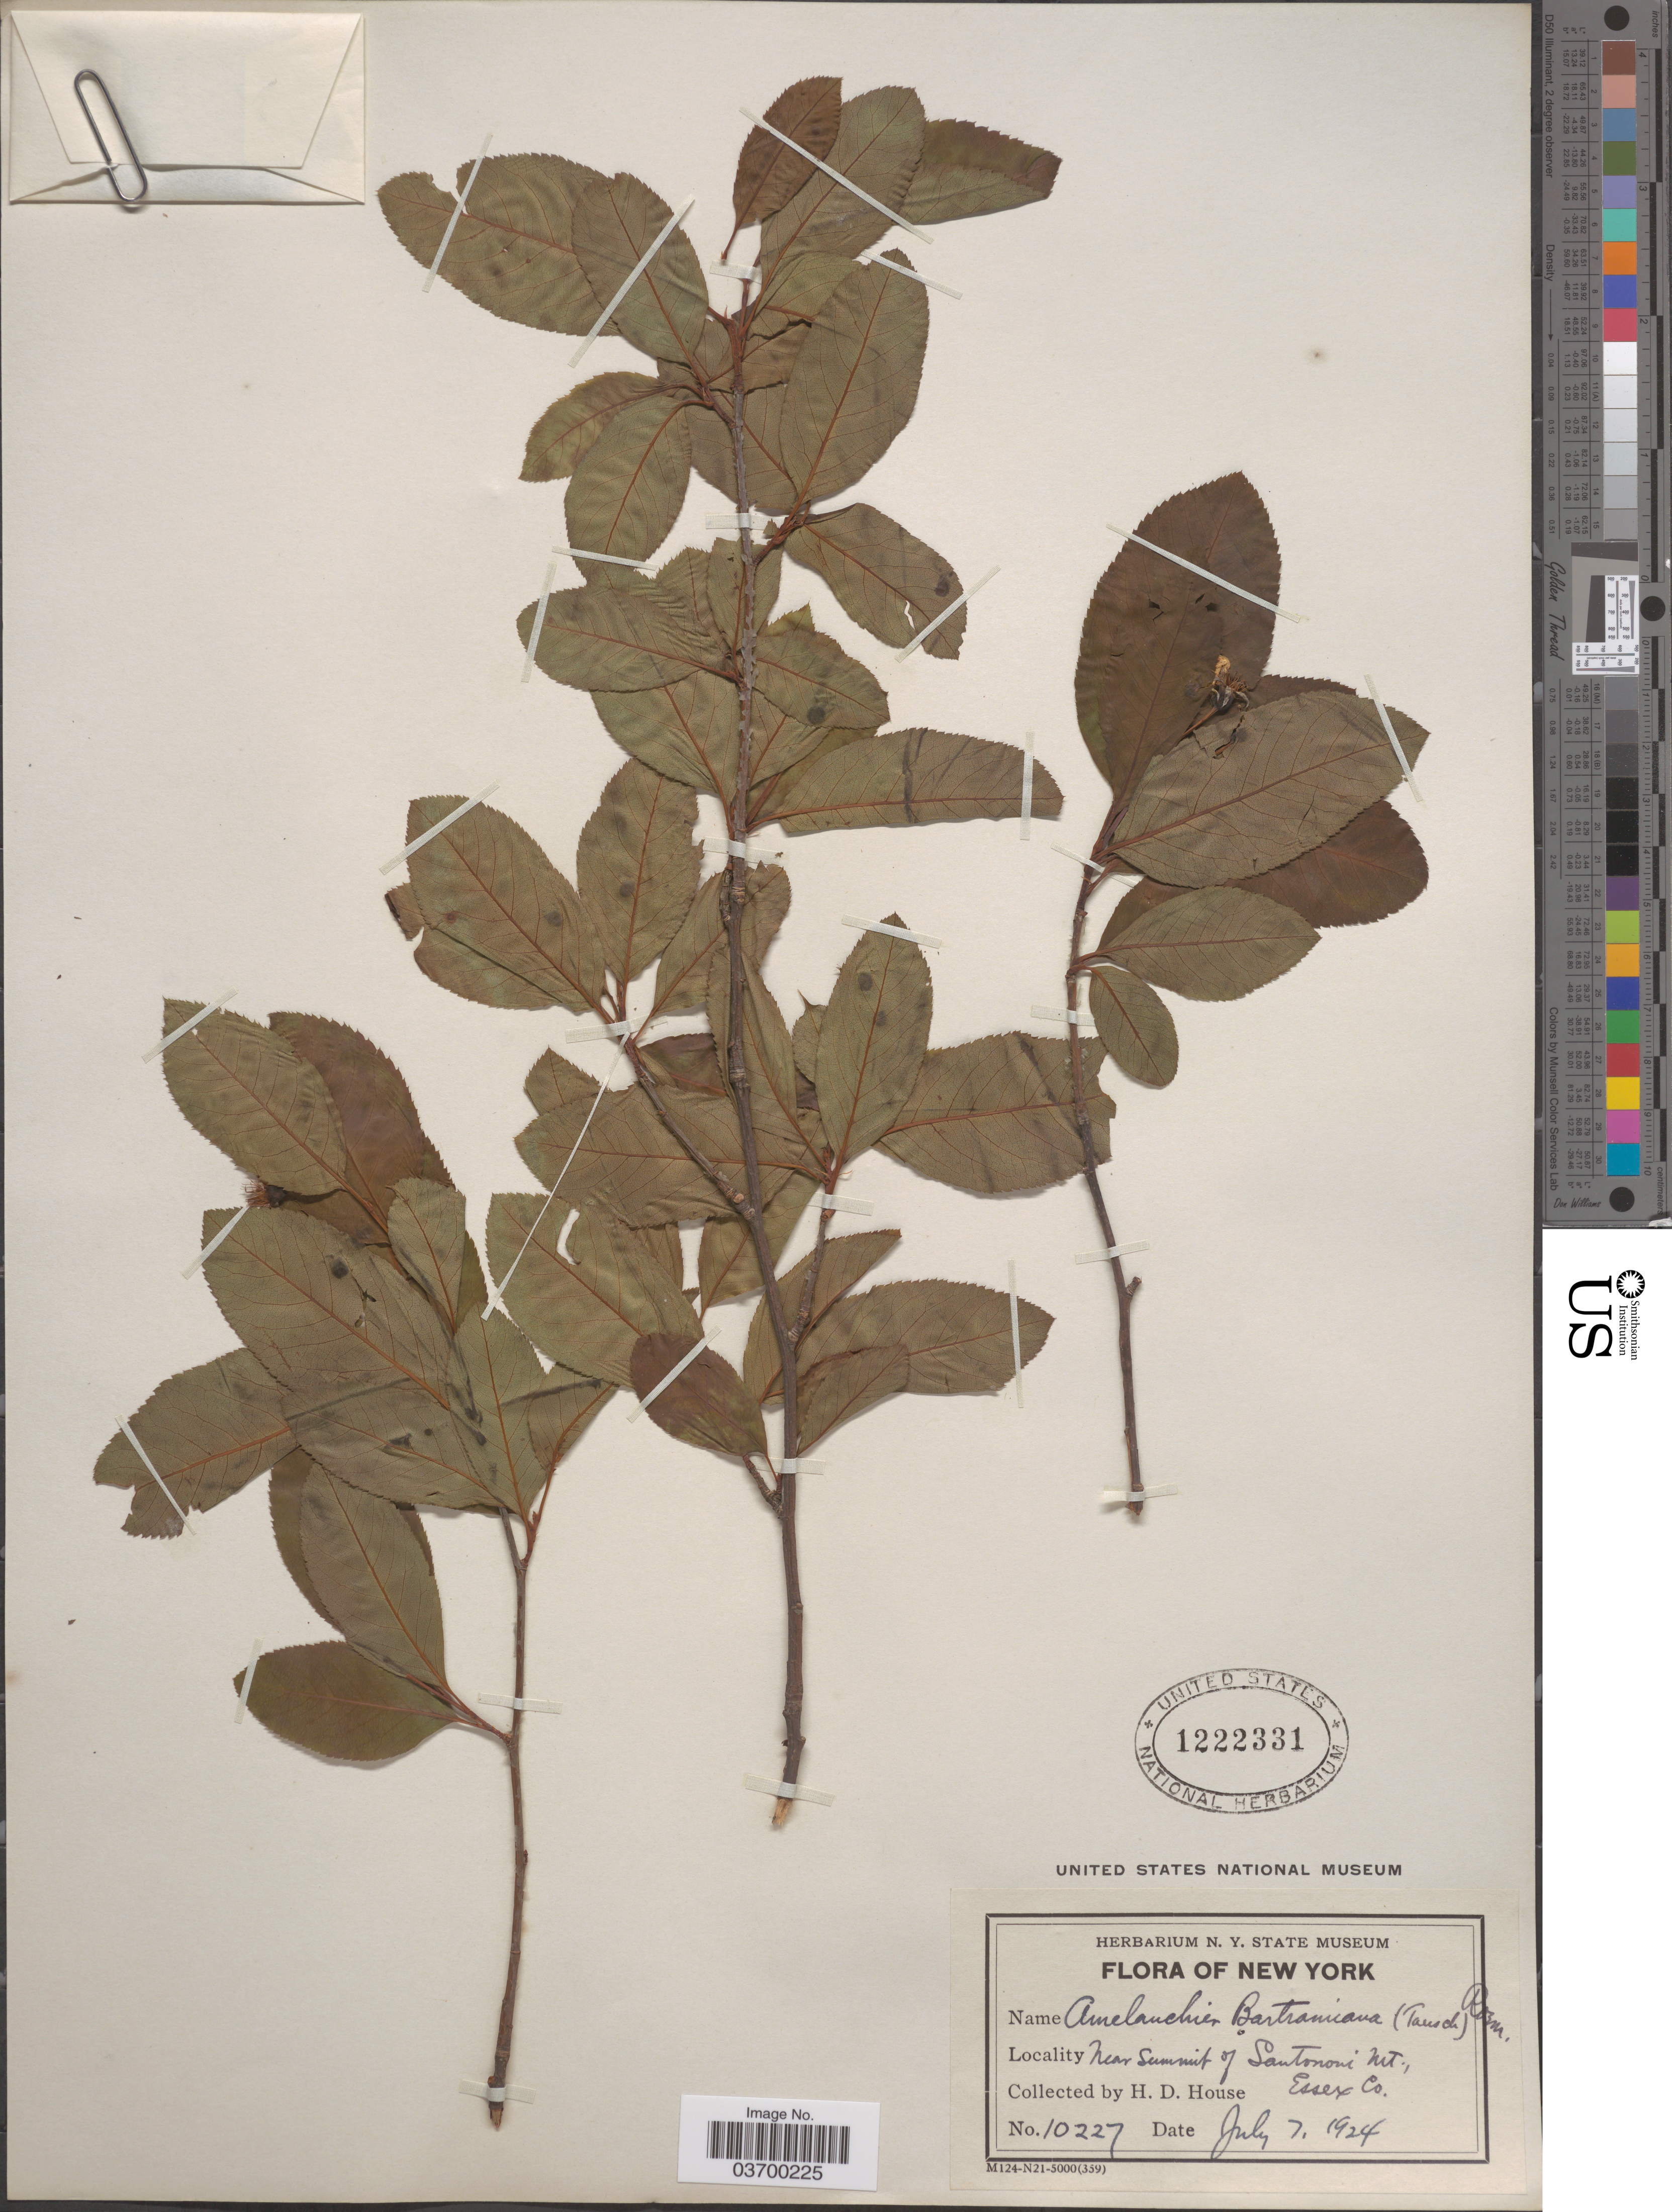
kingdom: Plantae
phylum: Tracheophyta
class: Magnoliopsida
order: Rosales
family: Rosaceae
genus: Amelanchier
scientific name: Amelanchier bartramiana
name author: (Tausch) M. Roem.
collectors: H. D. House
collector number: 10227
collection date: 1924-07-07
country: United States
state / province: New York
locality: Near Summit of Santononi Mt., Essex Co.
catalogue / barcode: US 1222331